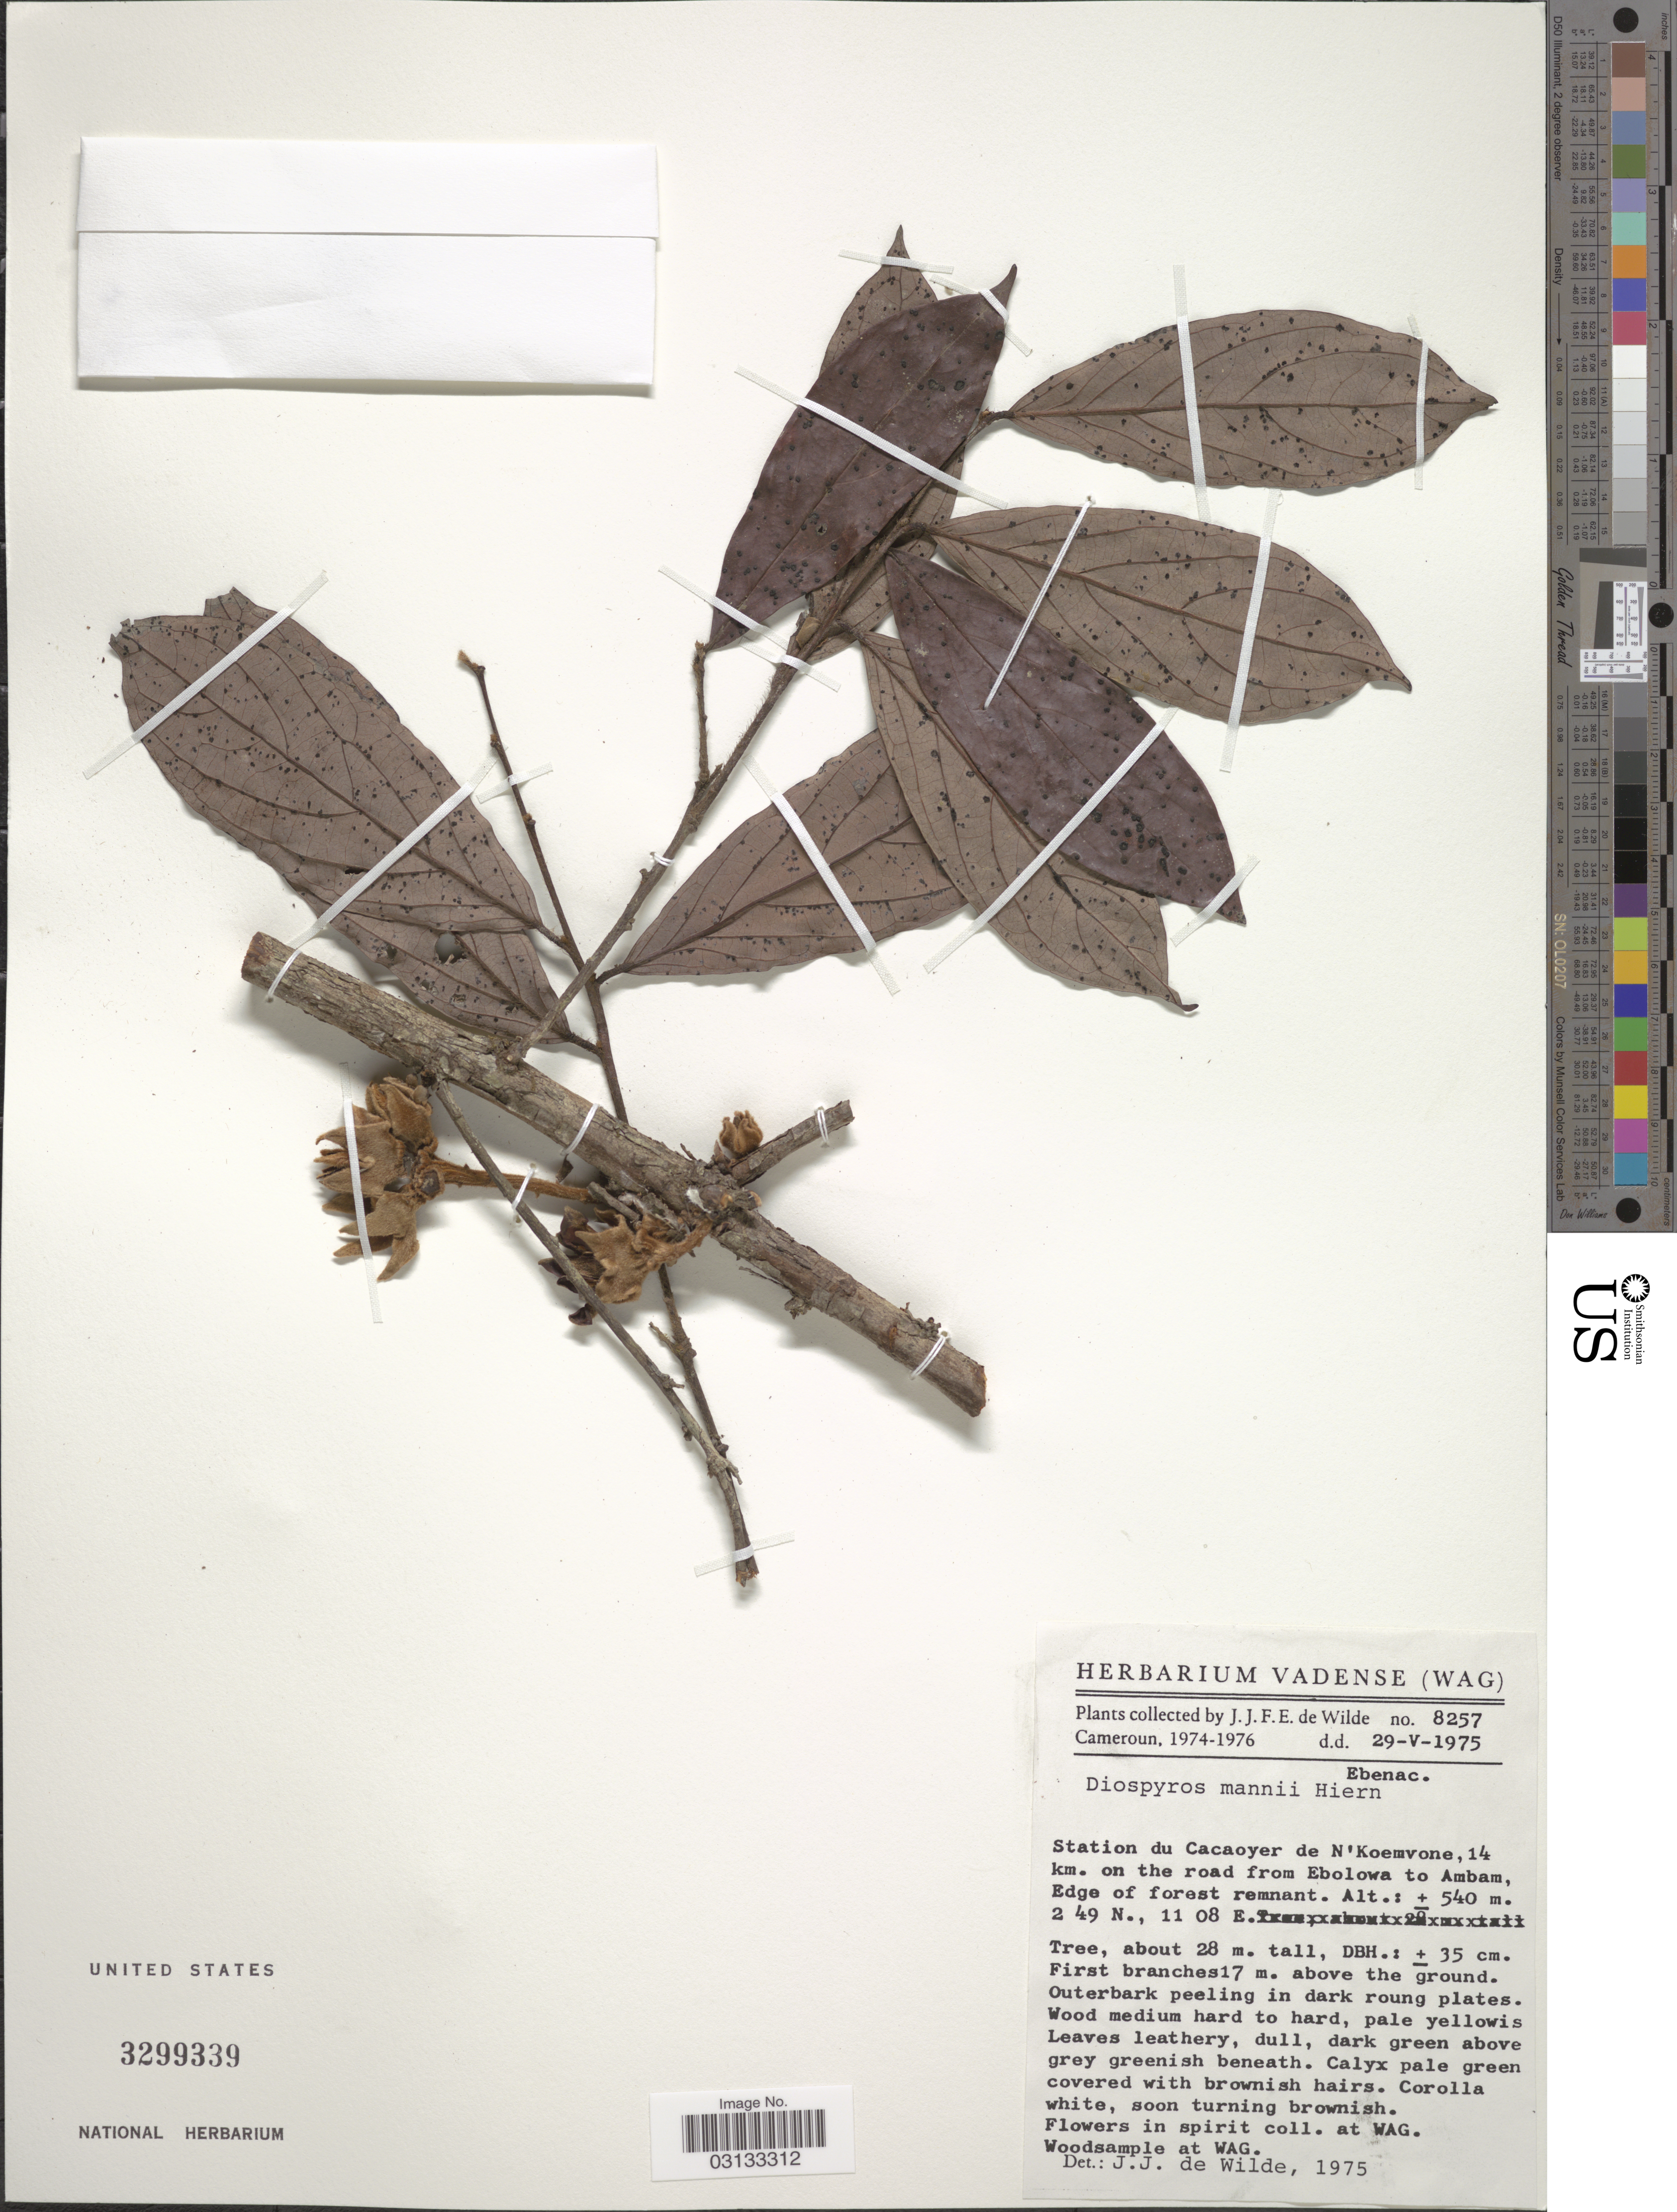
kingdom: Plantae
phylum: Tracheophyta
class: Magnoliopsida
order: Ericales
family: Ebenaceae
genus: Diospyros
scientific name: Diospyros mannii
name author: Hiern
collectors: J.J. de Wilde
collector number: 8257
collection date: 1975-05-29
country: Cameroon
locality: Station du Cacaoyer de N'Koemvone, 14 km. on the road from Ebolowa to Ambam.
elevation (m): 540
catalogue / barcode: US 3299339